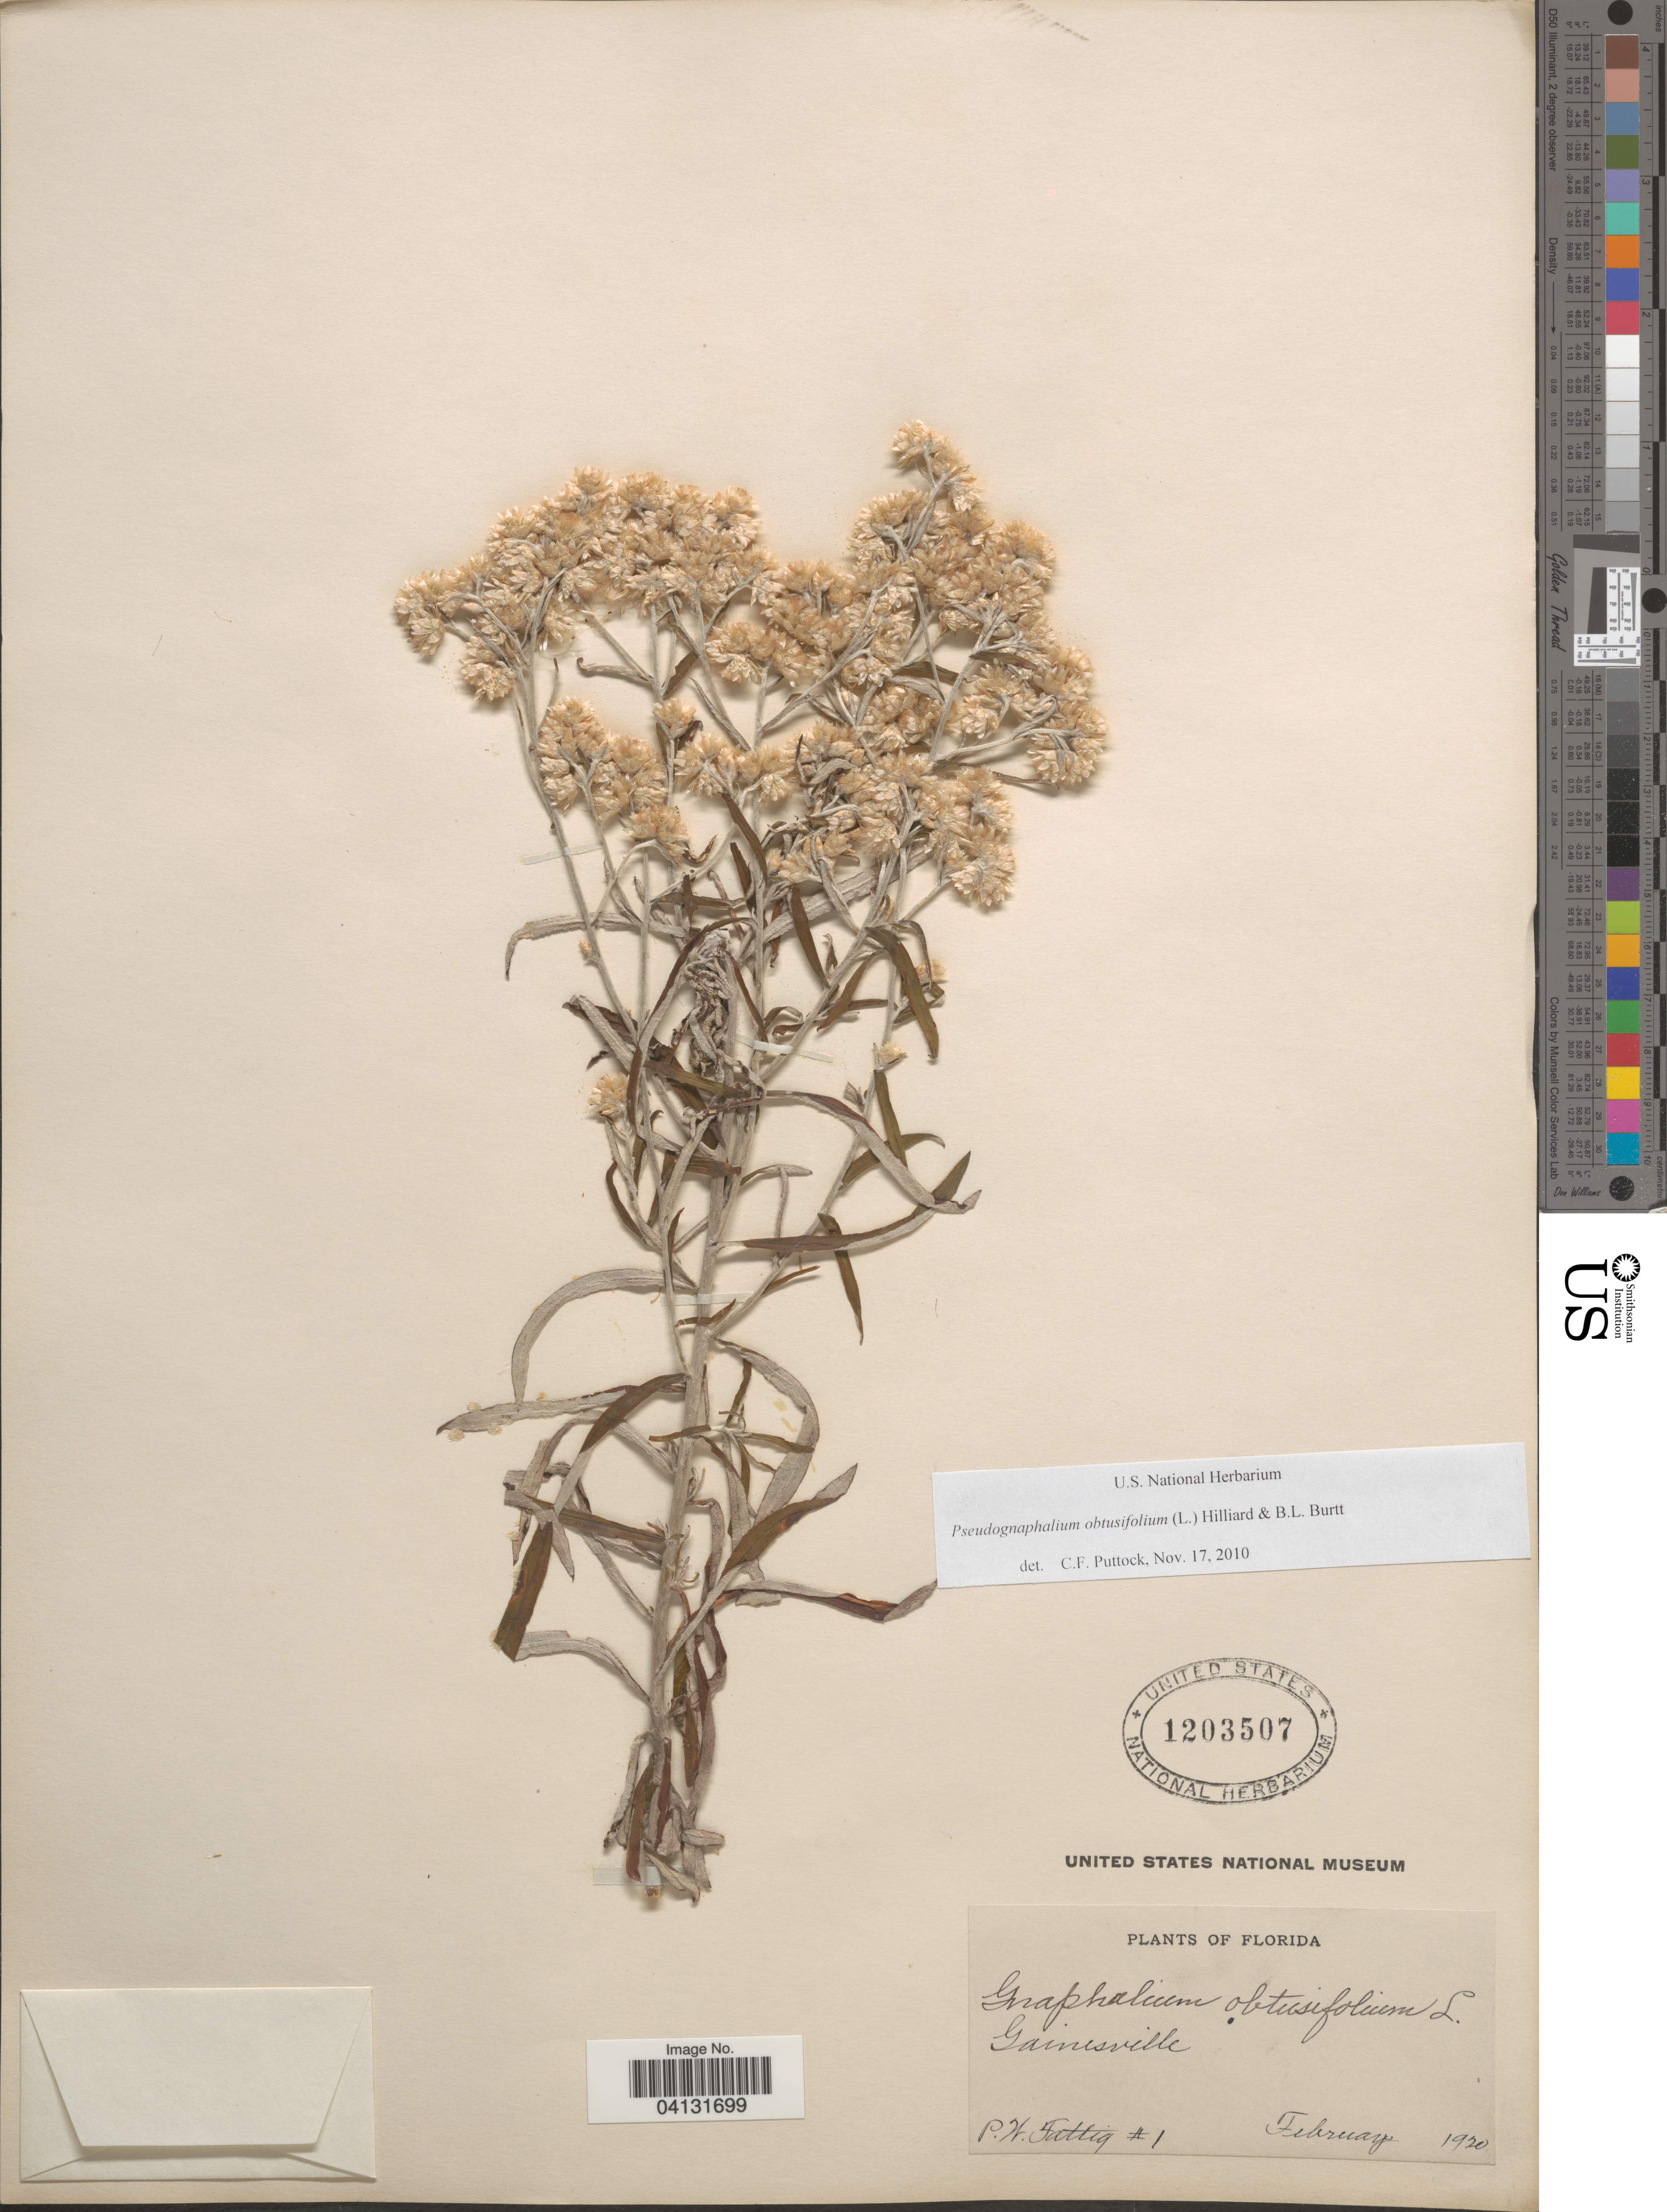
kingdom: Plantae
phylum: Tracheophyta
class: Magnoliopsida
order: Asterales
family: Asteraceae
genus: Pseudognaphalium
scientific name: Pseudognaphalium obtusifolium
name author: (L.) Hilliard & B.L. Burtt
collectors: P. Fattig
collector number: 1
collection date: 1920-02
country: United States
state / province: Florida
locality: Gainesville.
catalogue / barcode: US 1203507